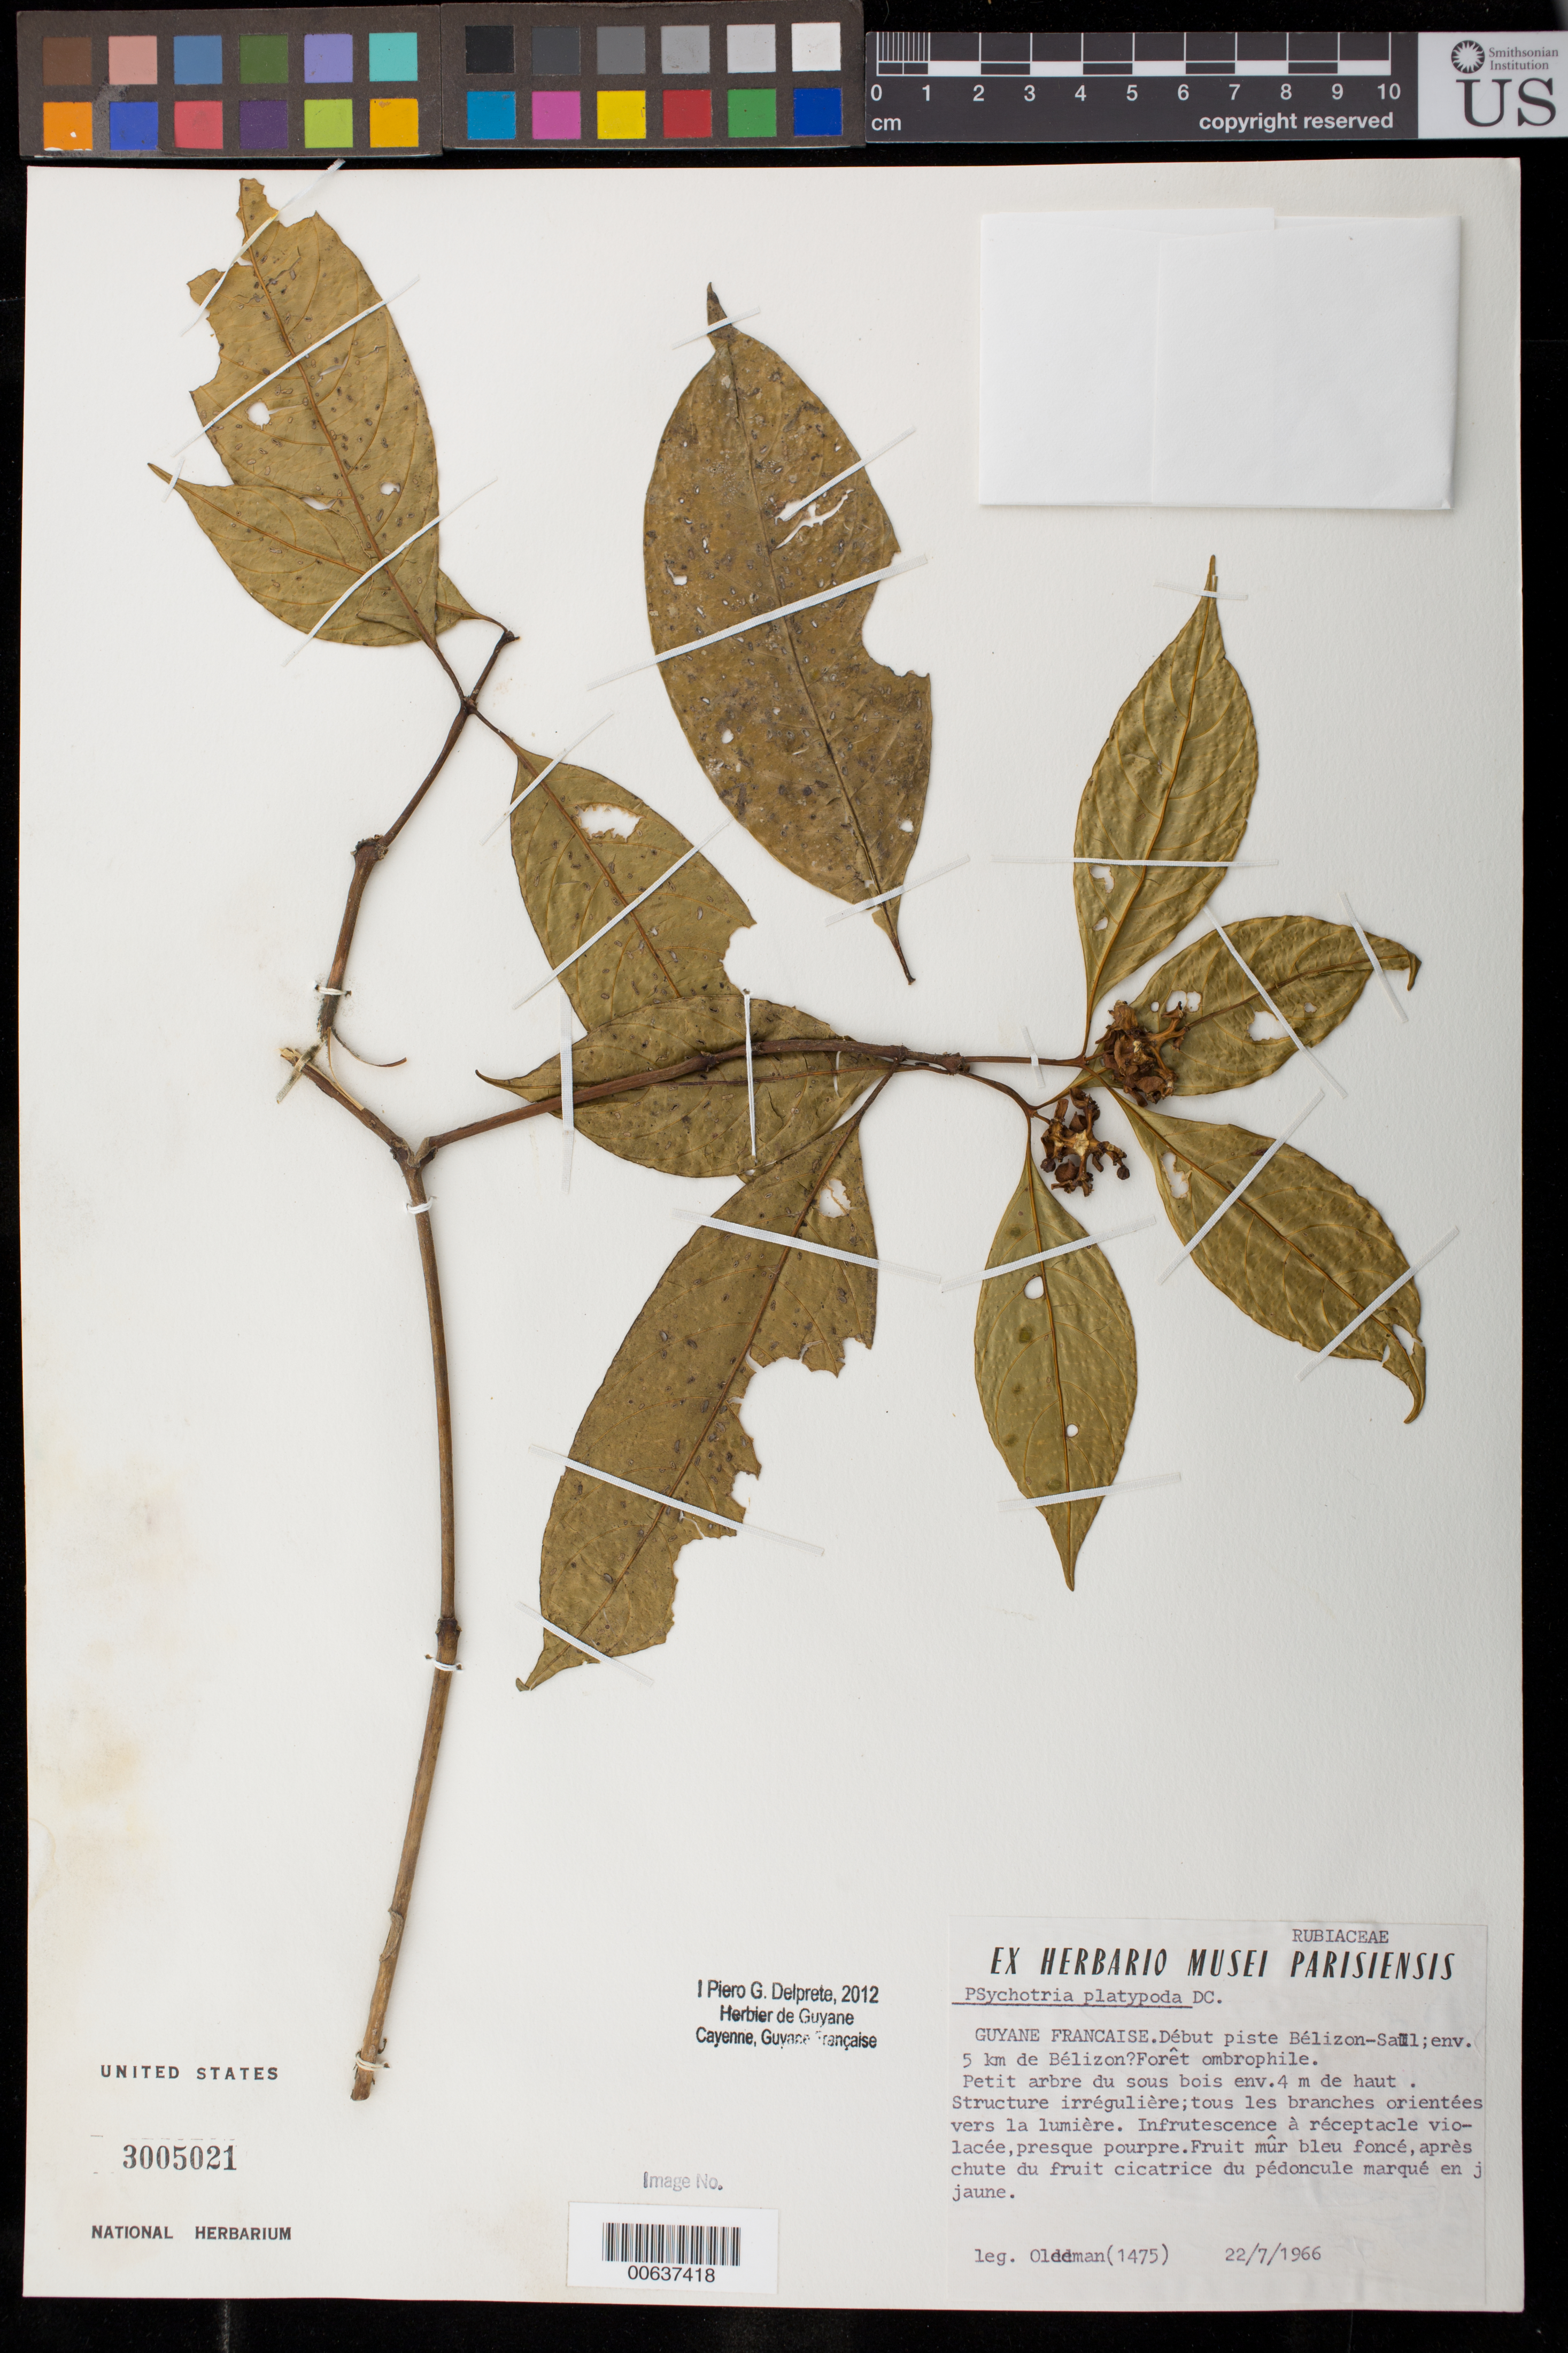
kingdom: Plantae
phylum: Tracheophyta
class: Magnoliopsida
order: Gentianales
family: Rubiaceae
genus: Palicourea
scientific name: Palicourea dichotoma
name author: (Rudge) Delprete & J.H. Kirkbr.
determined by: Kirkbride, J. H., Jr.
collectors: R. Oldeman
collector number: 1475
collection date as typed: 22-Jul-65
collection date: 1965-07-22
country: French Guiana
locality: Belizon-Saül road, 5 km from Belizon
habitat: Foret ombrophile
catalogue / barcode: US 3005021